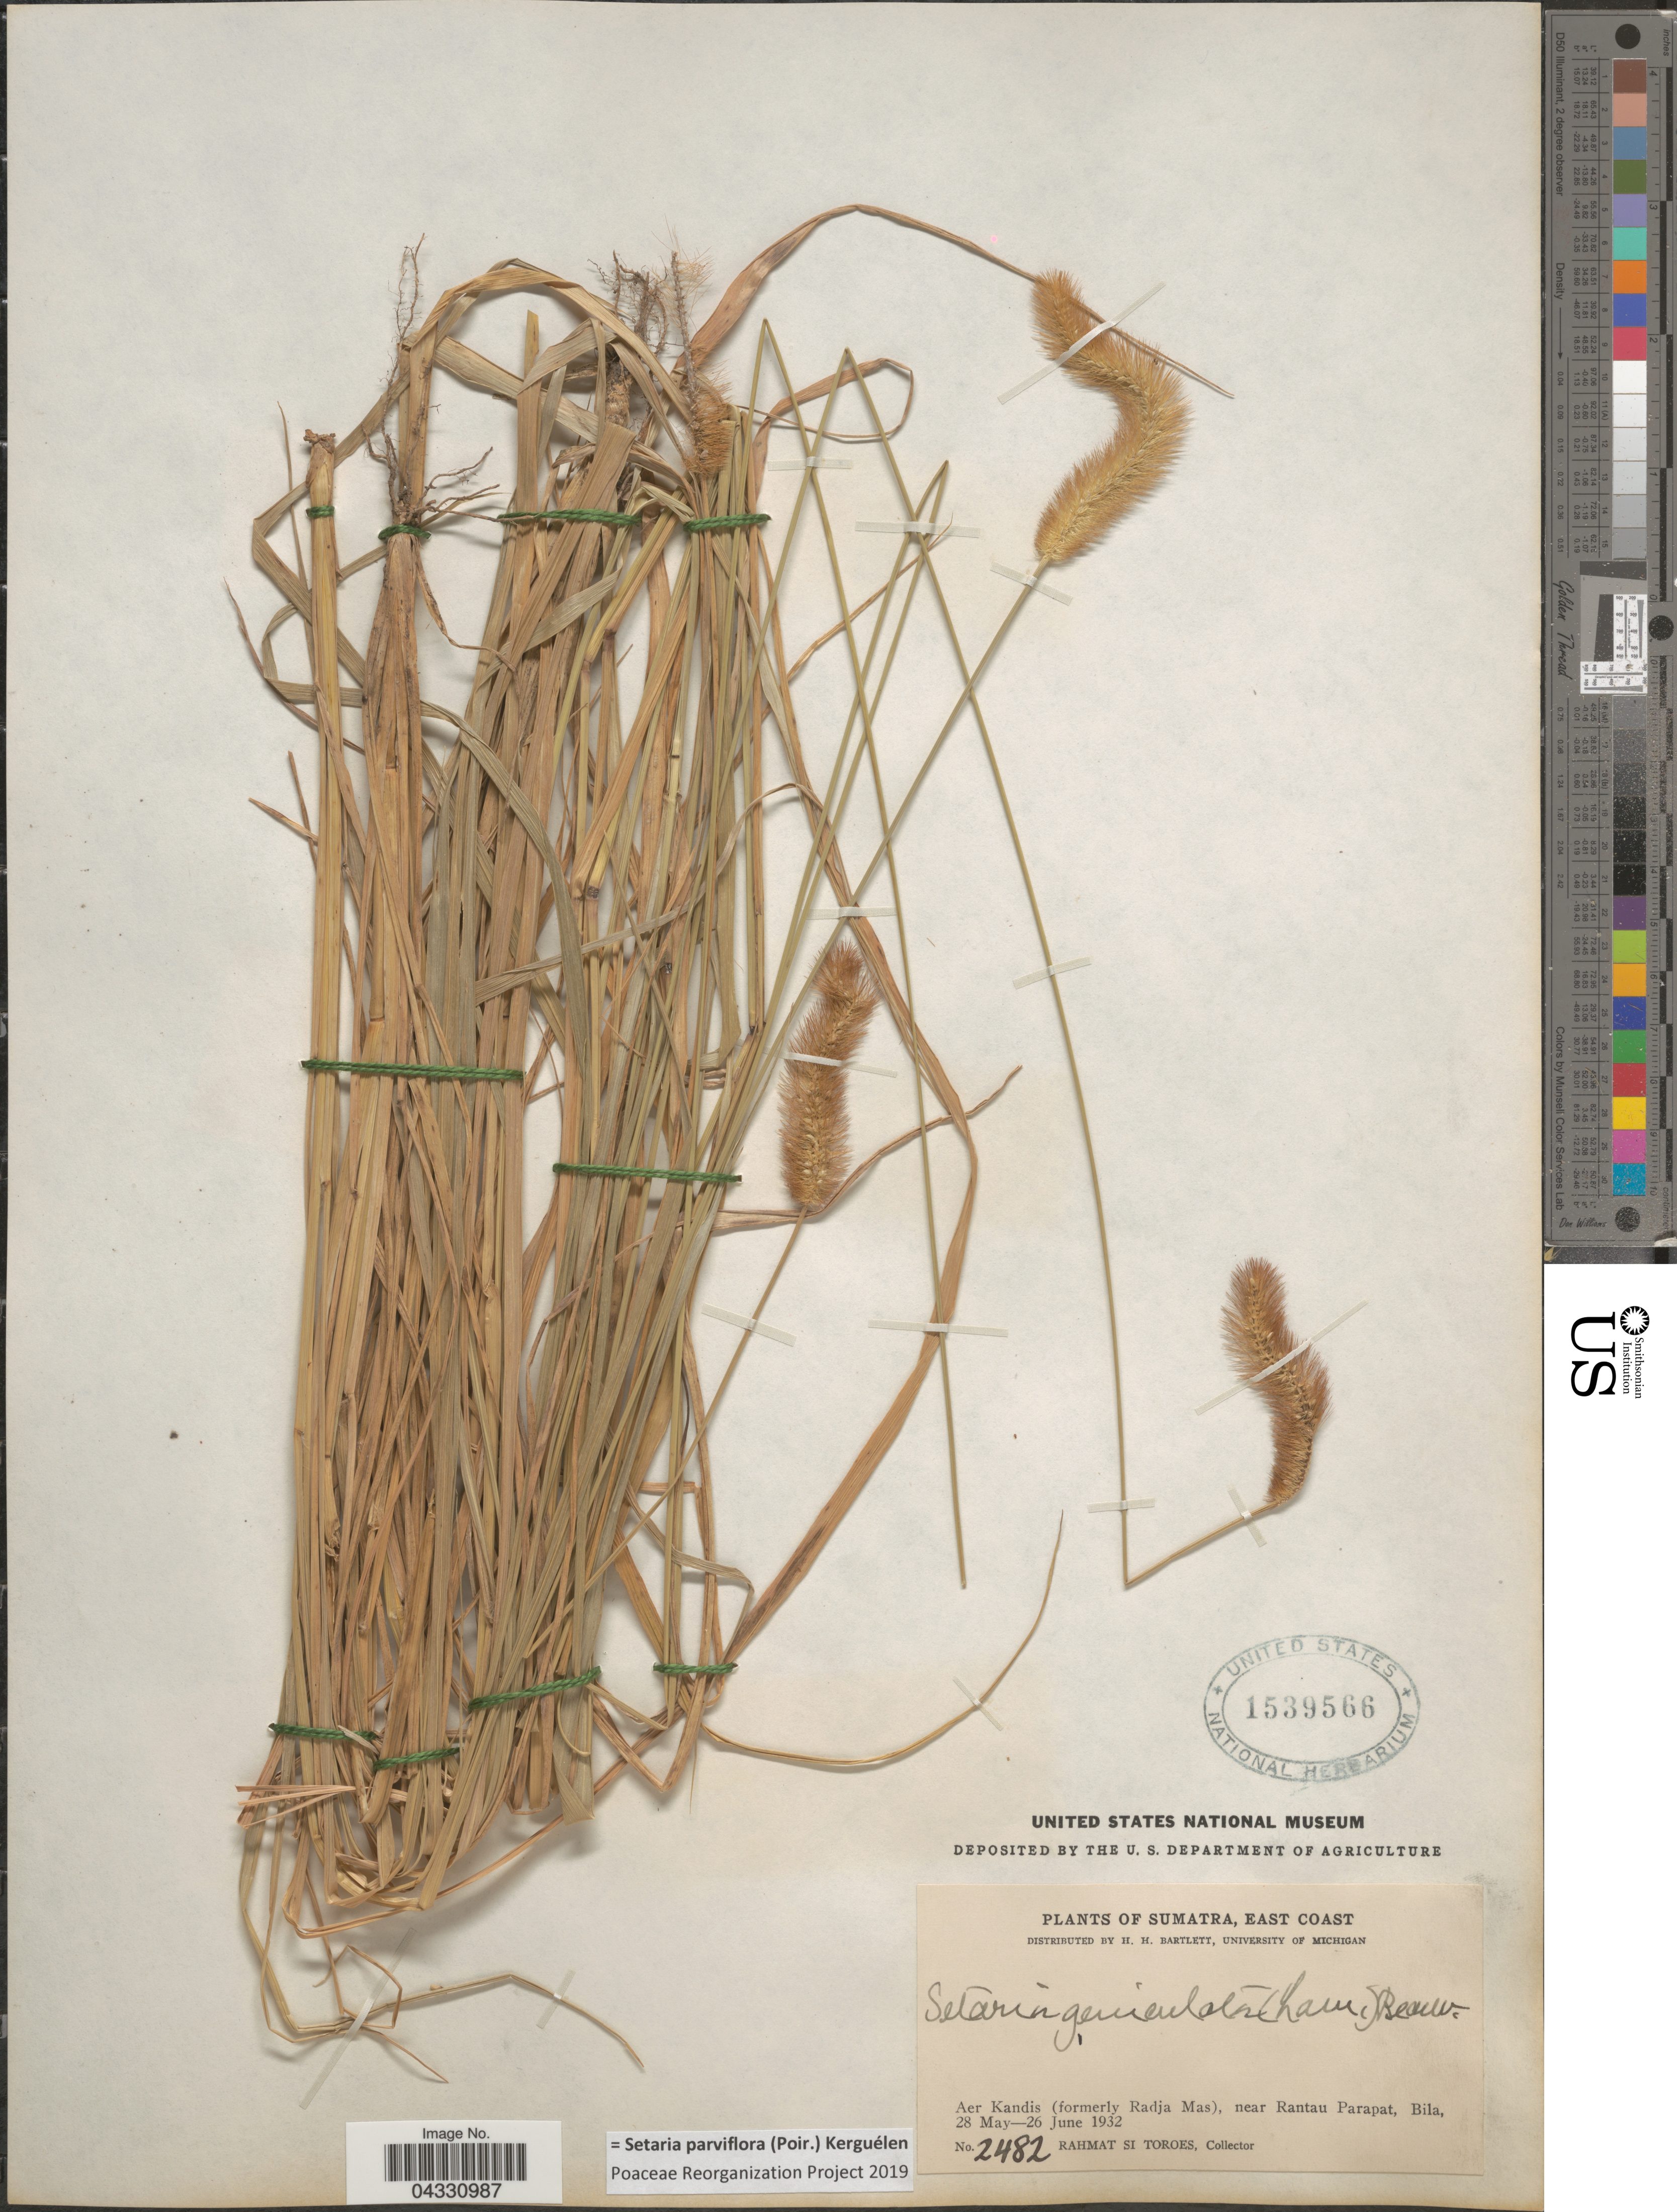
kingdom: Plantae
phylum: Tracheophyta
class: Liliopsida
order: Poales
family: Poaceae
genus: Setaria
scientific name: Setaria parviflora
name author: (Poir.) Kerguélen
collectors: Rahmat Si Boeea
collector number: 2482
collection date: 1932-05-28/1932-06-26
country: Indonesia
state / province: Sumatra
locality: East Coast. Aer Kandis (formerly Radja Mas), near Rantau Parapat, Bila.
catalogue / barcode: US 1539566